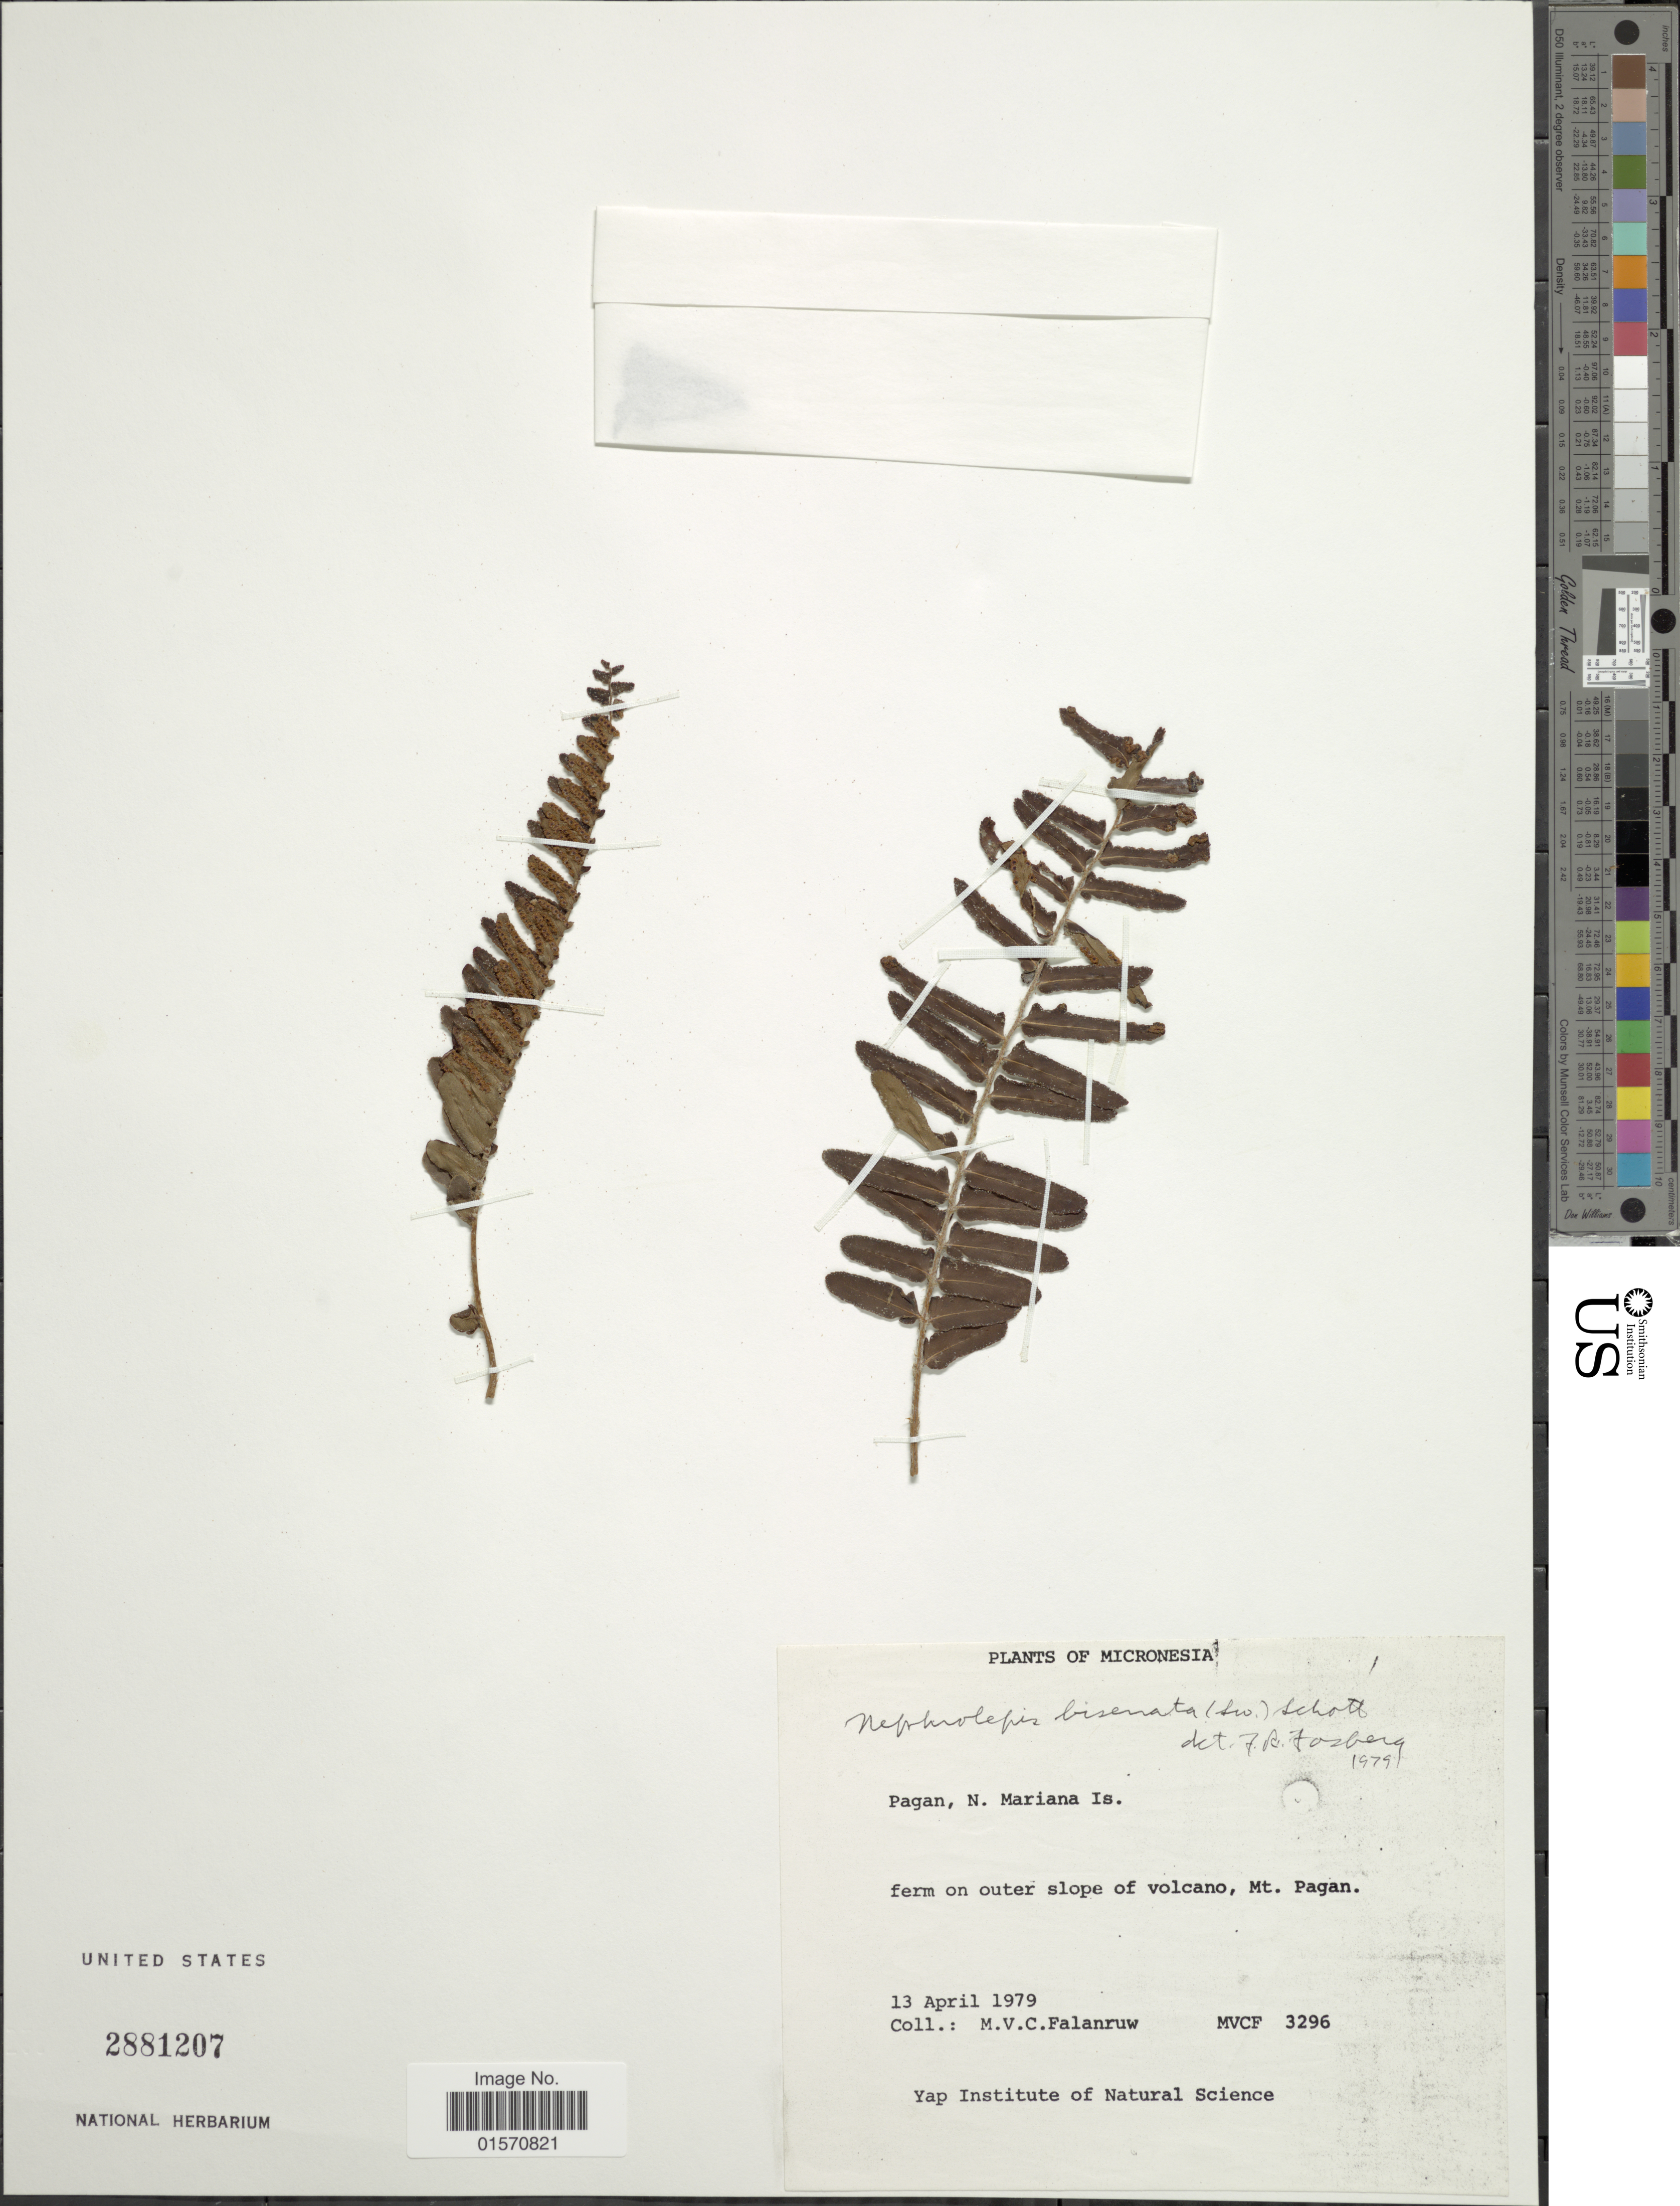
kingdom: Plantae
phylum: Tracheophyta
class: Polypodiopsida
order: Polypodiales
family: Nephrolepidaceae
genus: Nephrolepis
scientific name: Nephrolepis biserrata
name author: (Sw.) Schott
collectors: M. V. Falanruw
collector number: MVCF 3296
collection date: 1979-04-13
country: Northern Mariana Islands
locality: Micronesia. Pagan, N. Mariana Is. On outern slope of volcano, Mt. Pagan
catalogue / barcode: US 2881207